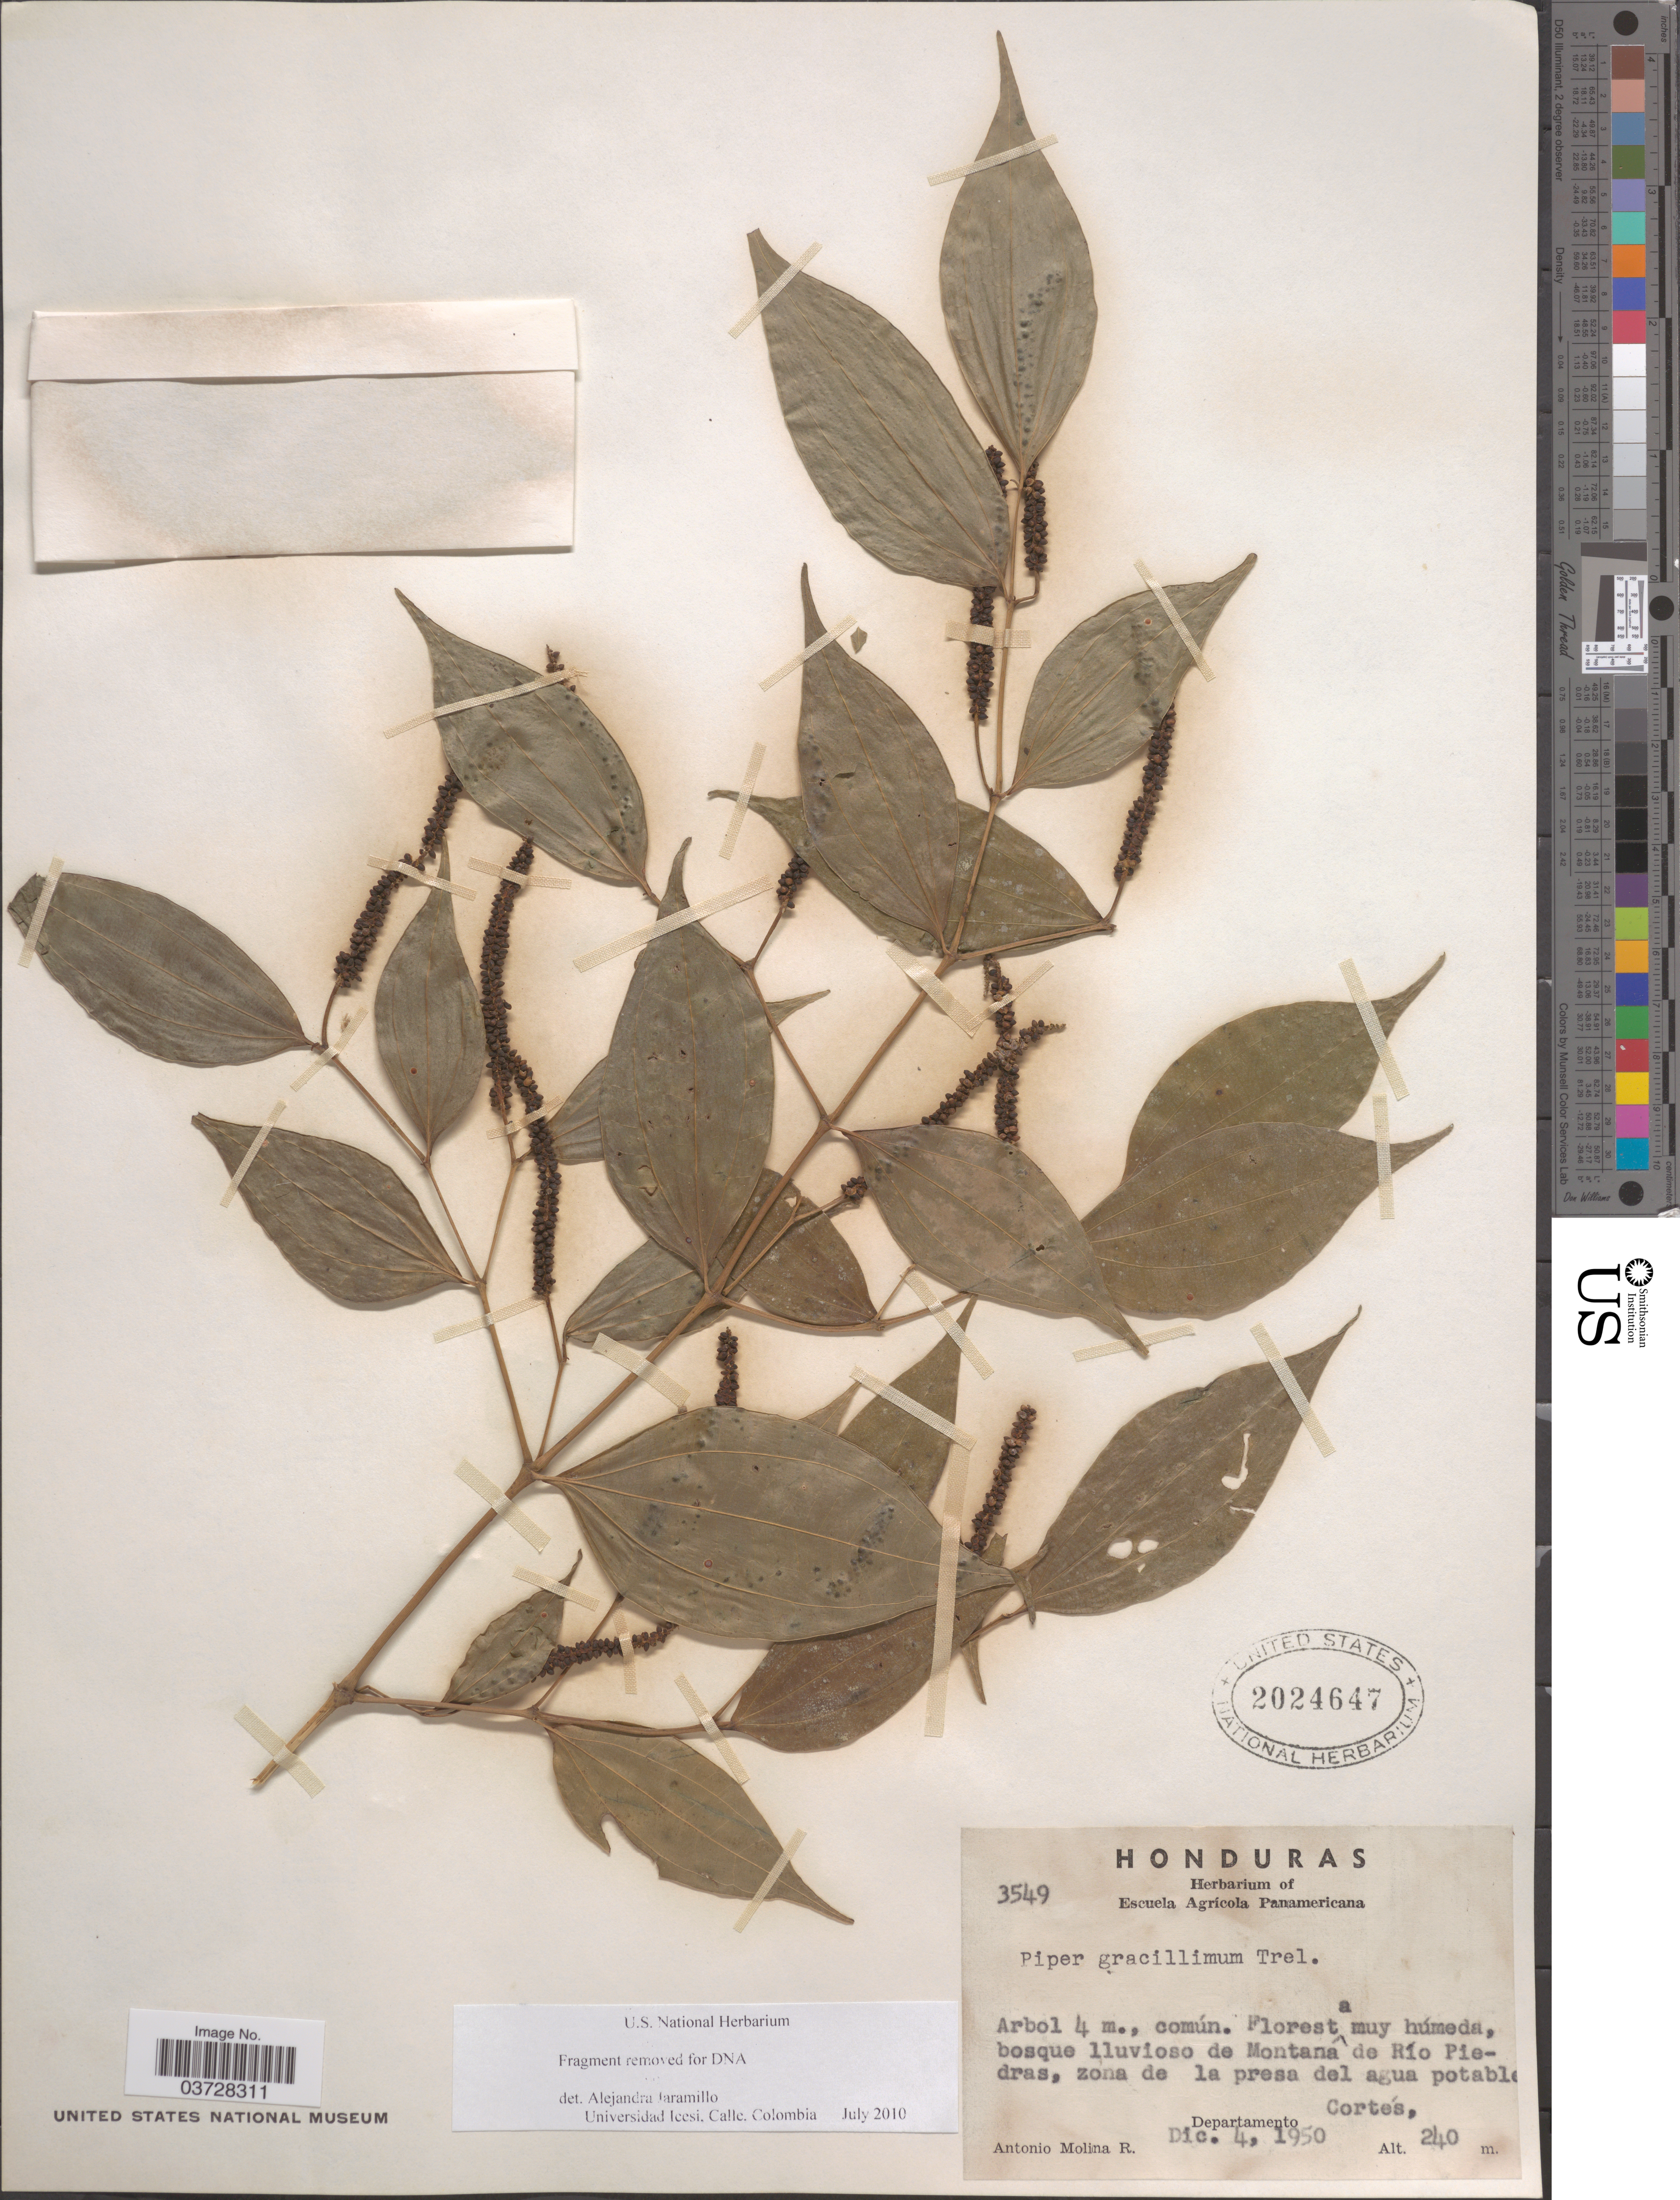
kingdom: Plantae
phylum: Tracheophyta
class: Magnoliopsida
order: Piperales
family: Piperaceae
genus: Piper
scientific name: Piper gracillimum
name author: Trel.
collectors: A. Molina R.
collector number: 3549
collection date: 1950-12-04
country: Honduras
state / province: Cortes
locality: Bosque lluvioso de Montana de Río Piedras, zona de la presa del agua potable. Departamento Cortés.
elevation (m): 240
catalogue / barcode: US 2024647